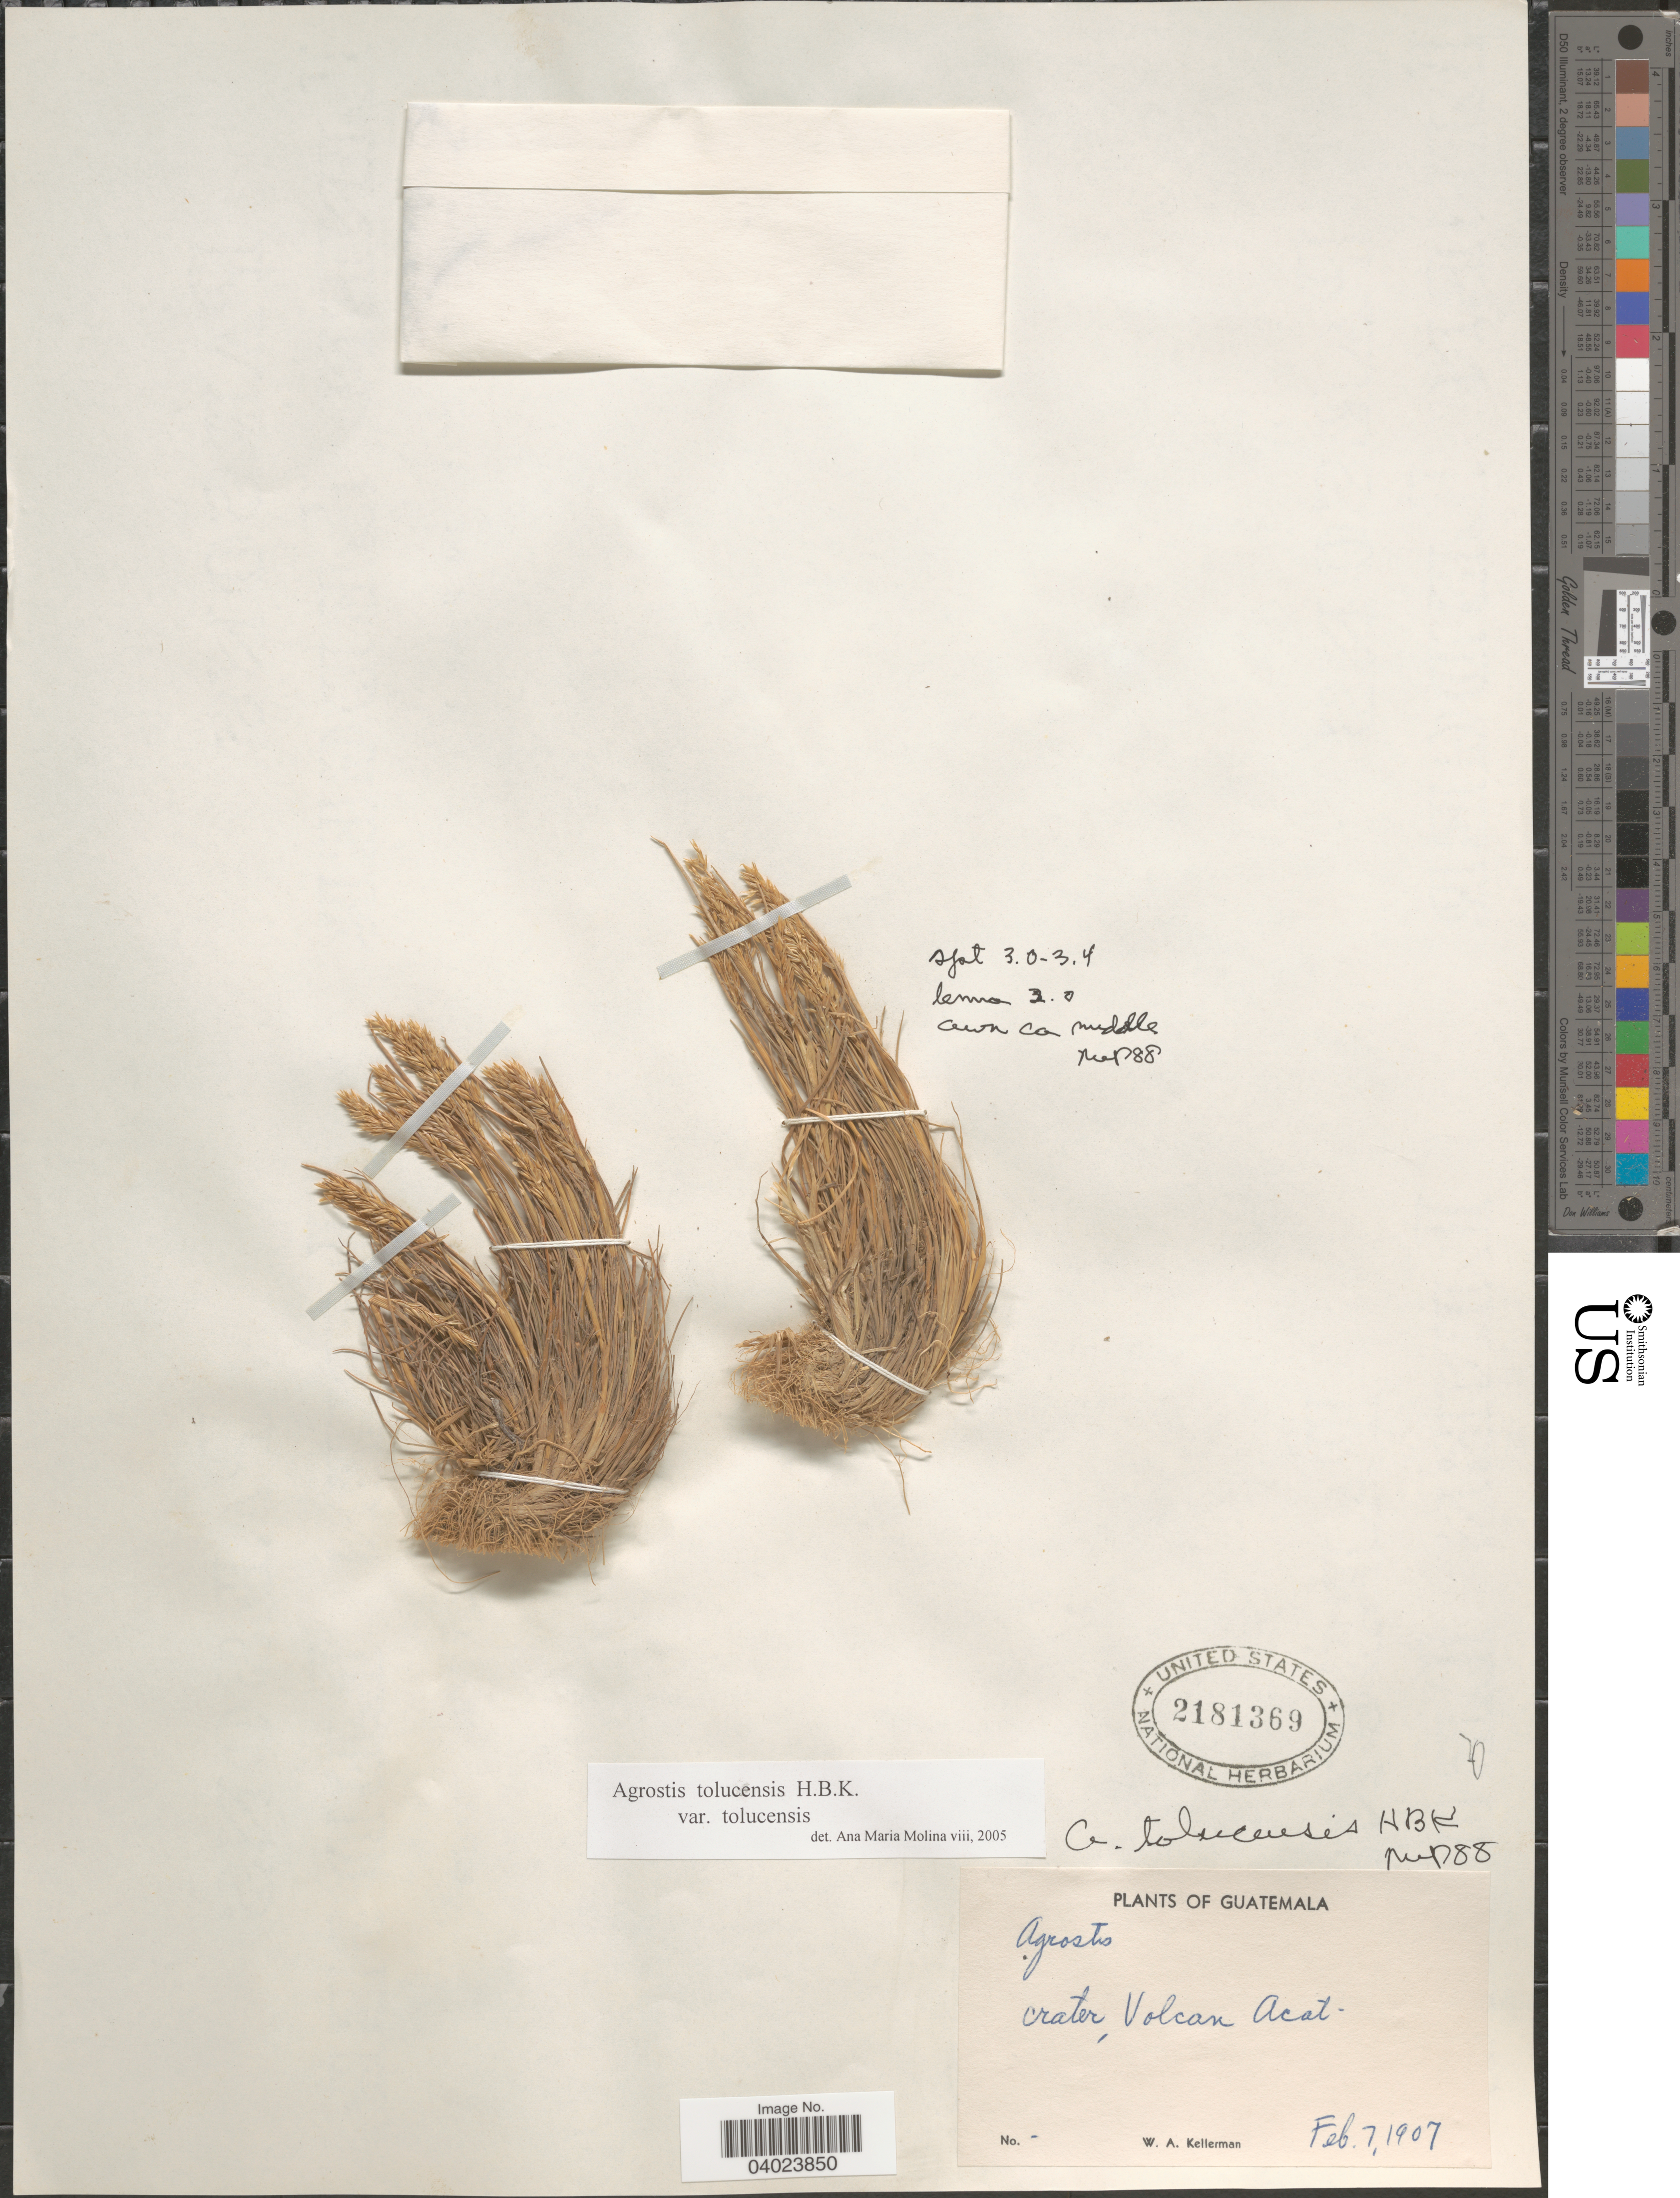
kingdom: Plantae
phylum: Tracheophyta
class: Liliopsida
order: Poales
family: Poaceae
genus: Agrostis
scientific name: Agrostis tolucensis Kunth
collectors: W. Kellerman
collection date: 1907-02-07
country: Guatemala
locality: Crater, Volcan Acat.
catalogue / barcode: US 2181369